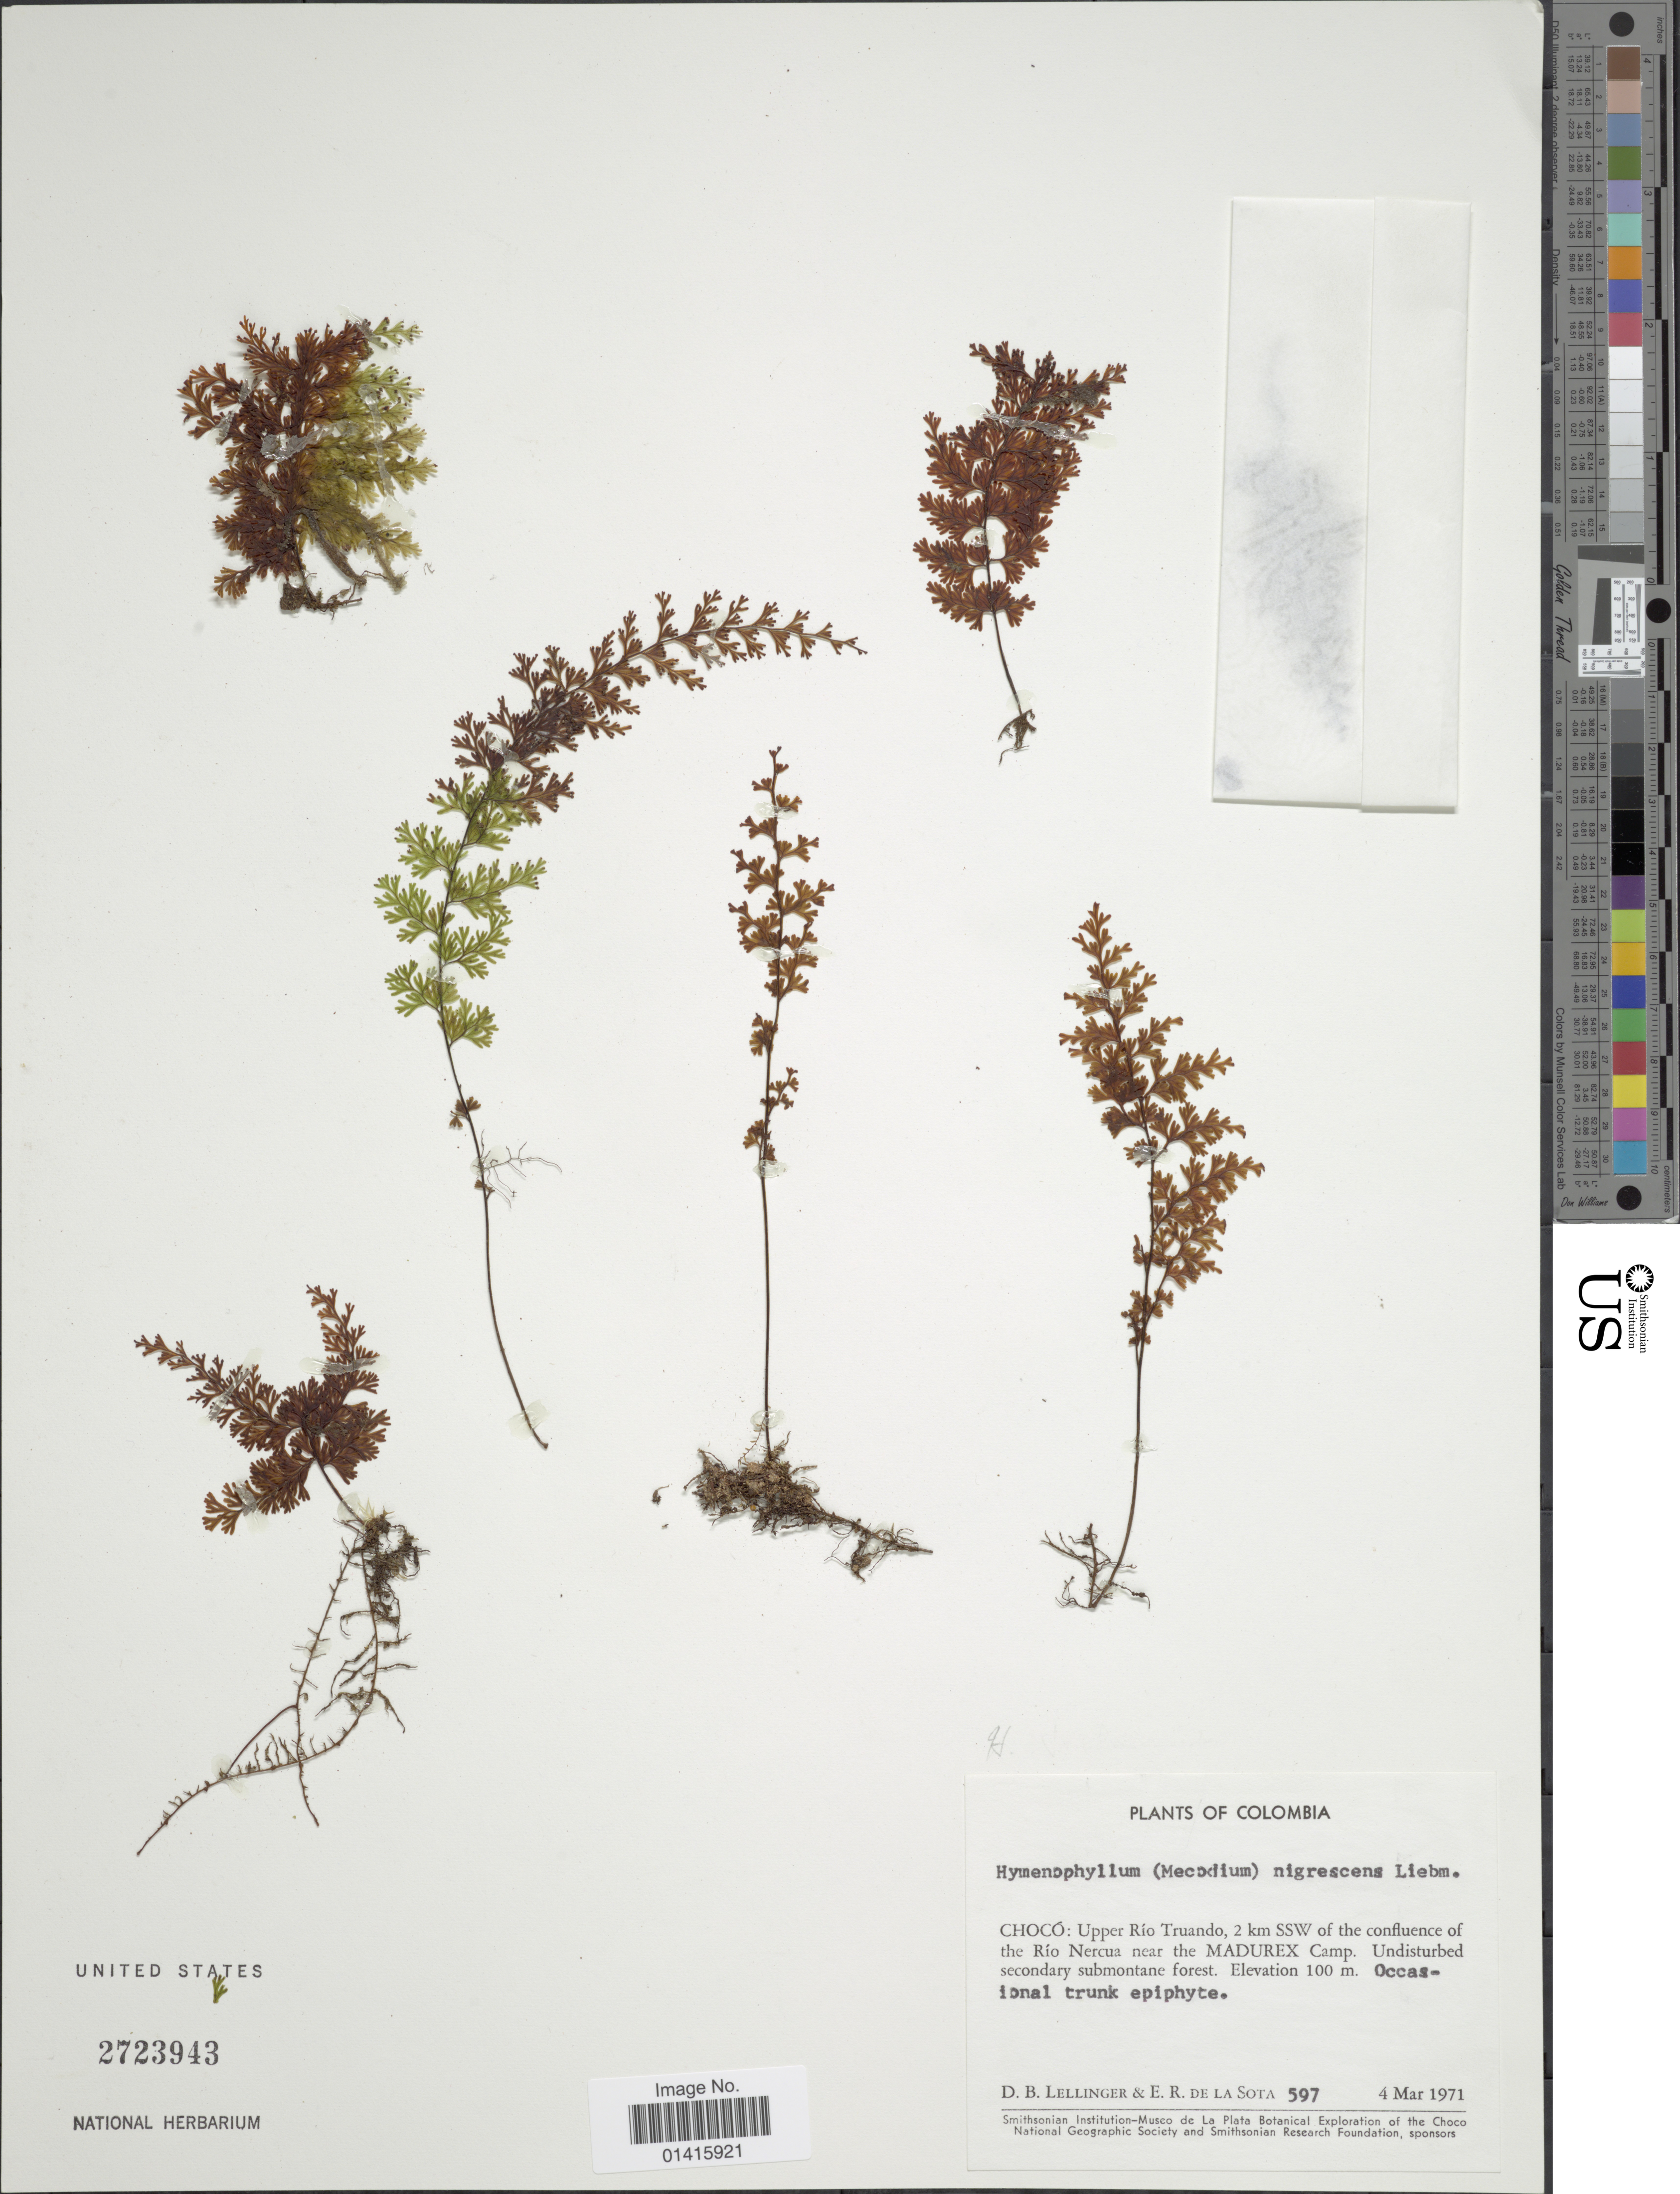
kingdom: Plantae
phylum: Tracheophyta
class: Polypodiopsida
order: Hymenophyllales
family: Hymenophyllaceae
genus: Hymenophyllum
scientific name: Hymenophyllum decurrens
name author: (Jacq.) Sw.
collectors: D. B. Lellinger & E. R. de la Sota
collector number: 597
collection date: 1971-03-04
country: Colombia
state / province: Chocó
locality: Upper Rio Truando, 2 km SSW of the confluence of the Rio Nercua near the Madurex camp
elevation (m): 100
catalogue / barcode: US 2723943